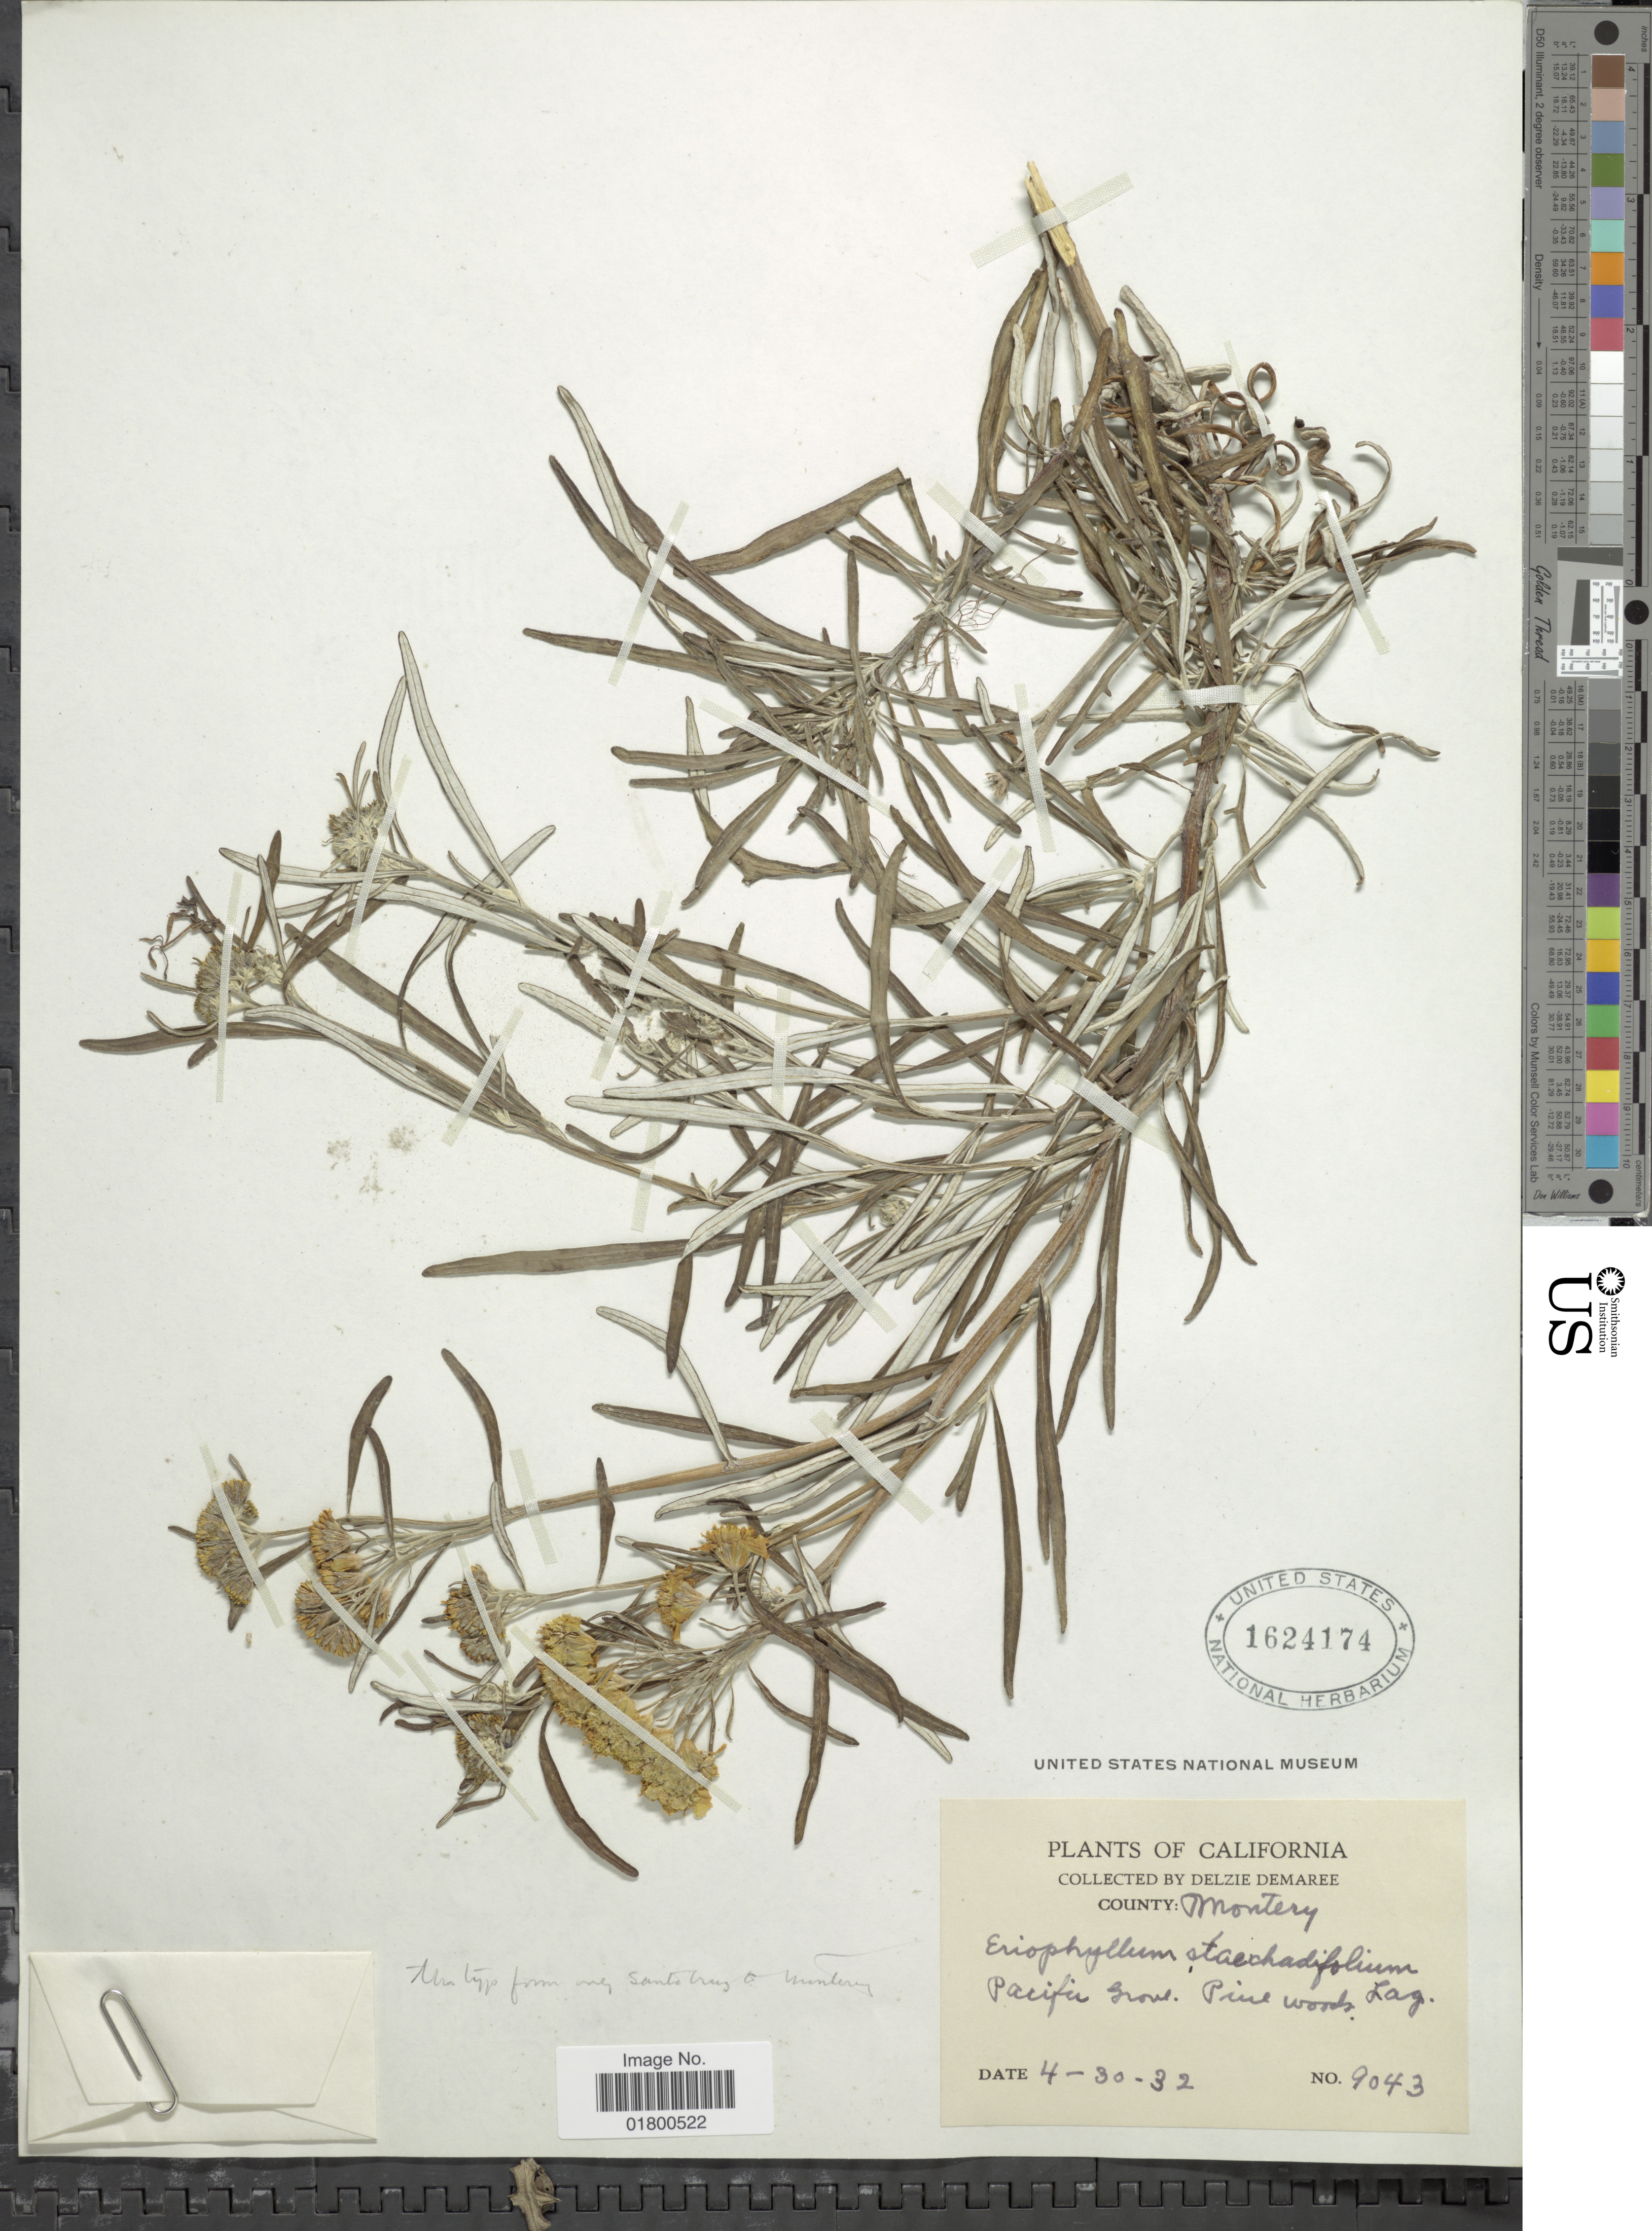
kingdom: Plantae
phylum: Tracheophyta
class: Magnoliopsida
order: Asterales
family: Asteraceae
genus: Eriophyllum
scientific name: Eriophyllum staechadifolium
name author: Lag.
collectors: D. Demaree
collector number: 9043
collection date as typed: Transcribed d/m/y: 30/4/32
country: United States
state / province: California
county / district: Monterey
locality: County: Monterey, Pacific Grove, Pine woods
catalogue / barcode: US 1624174